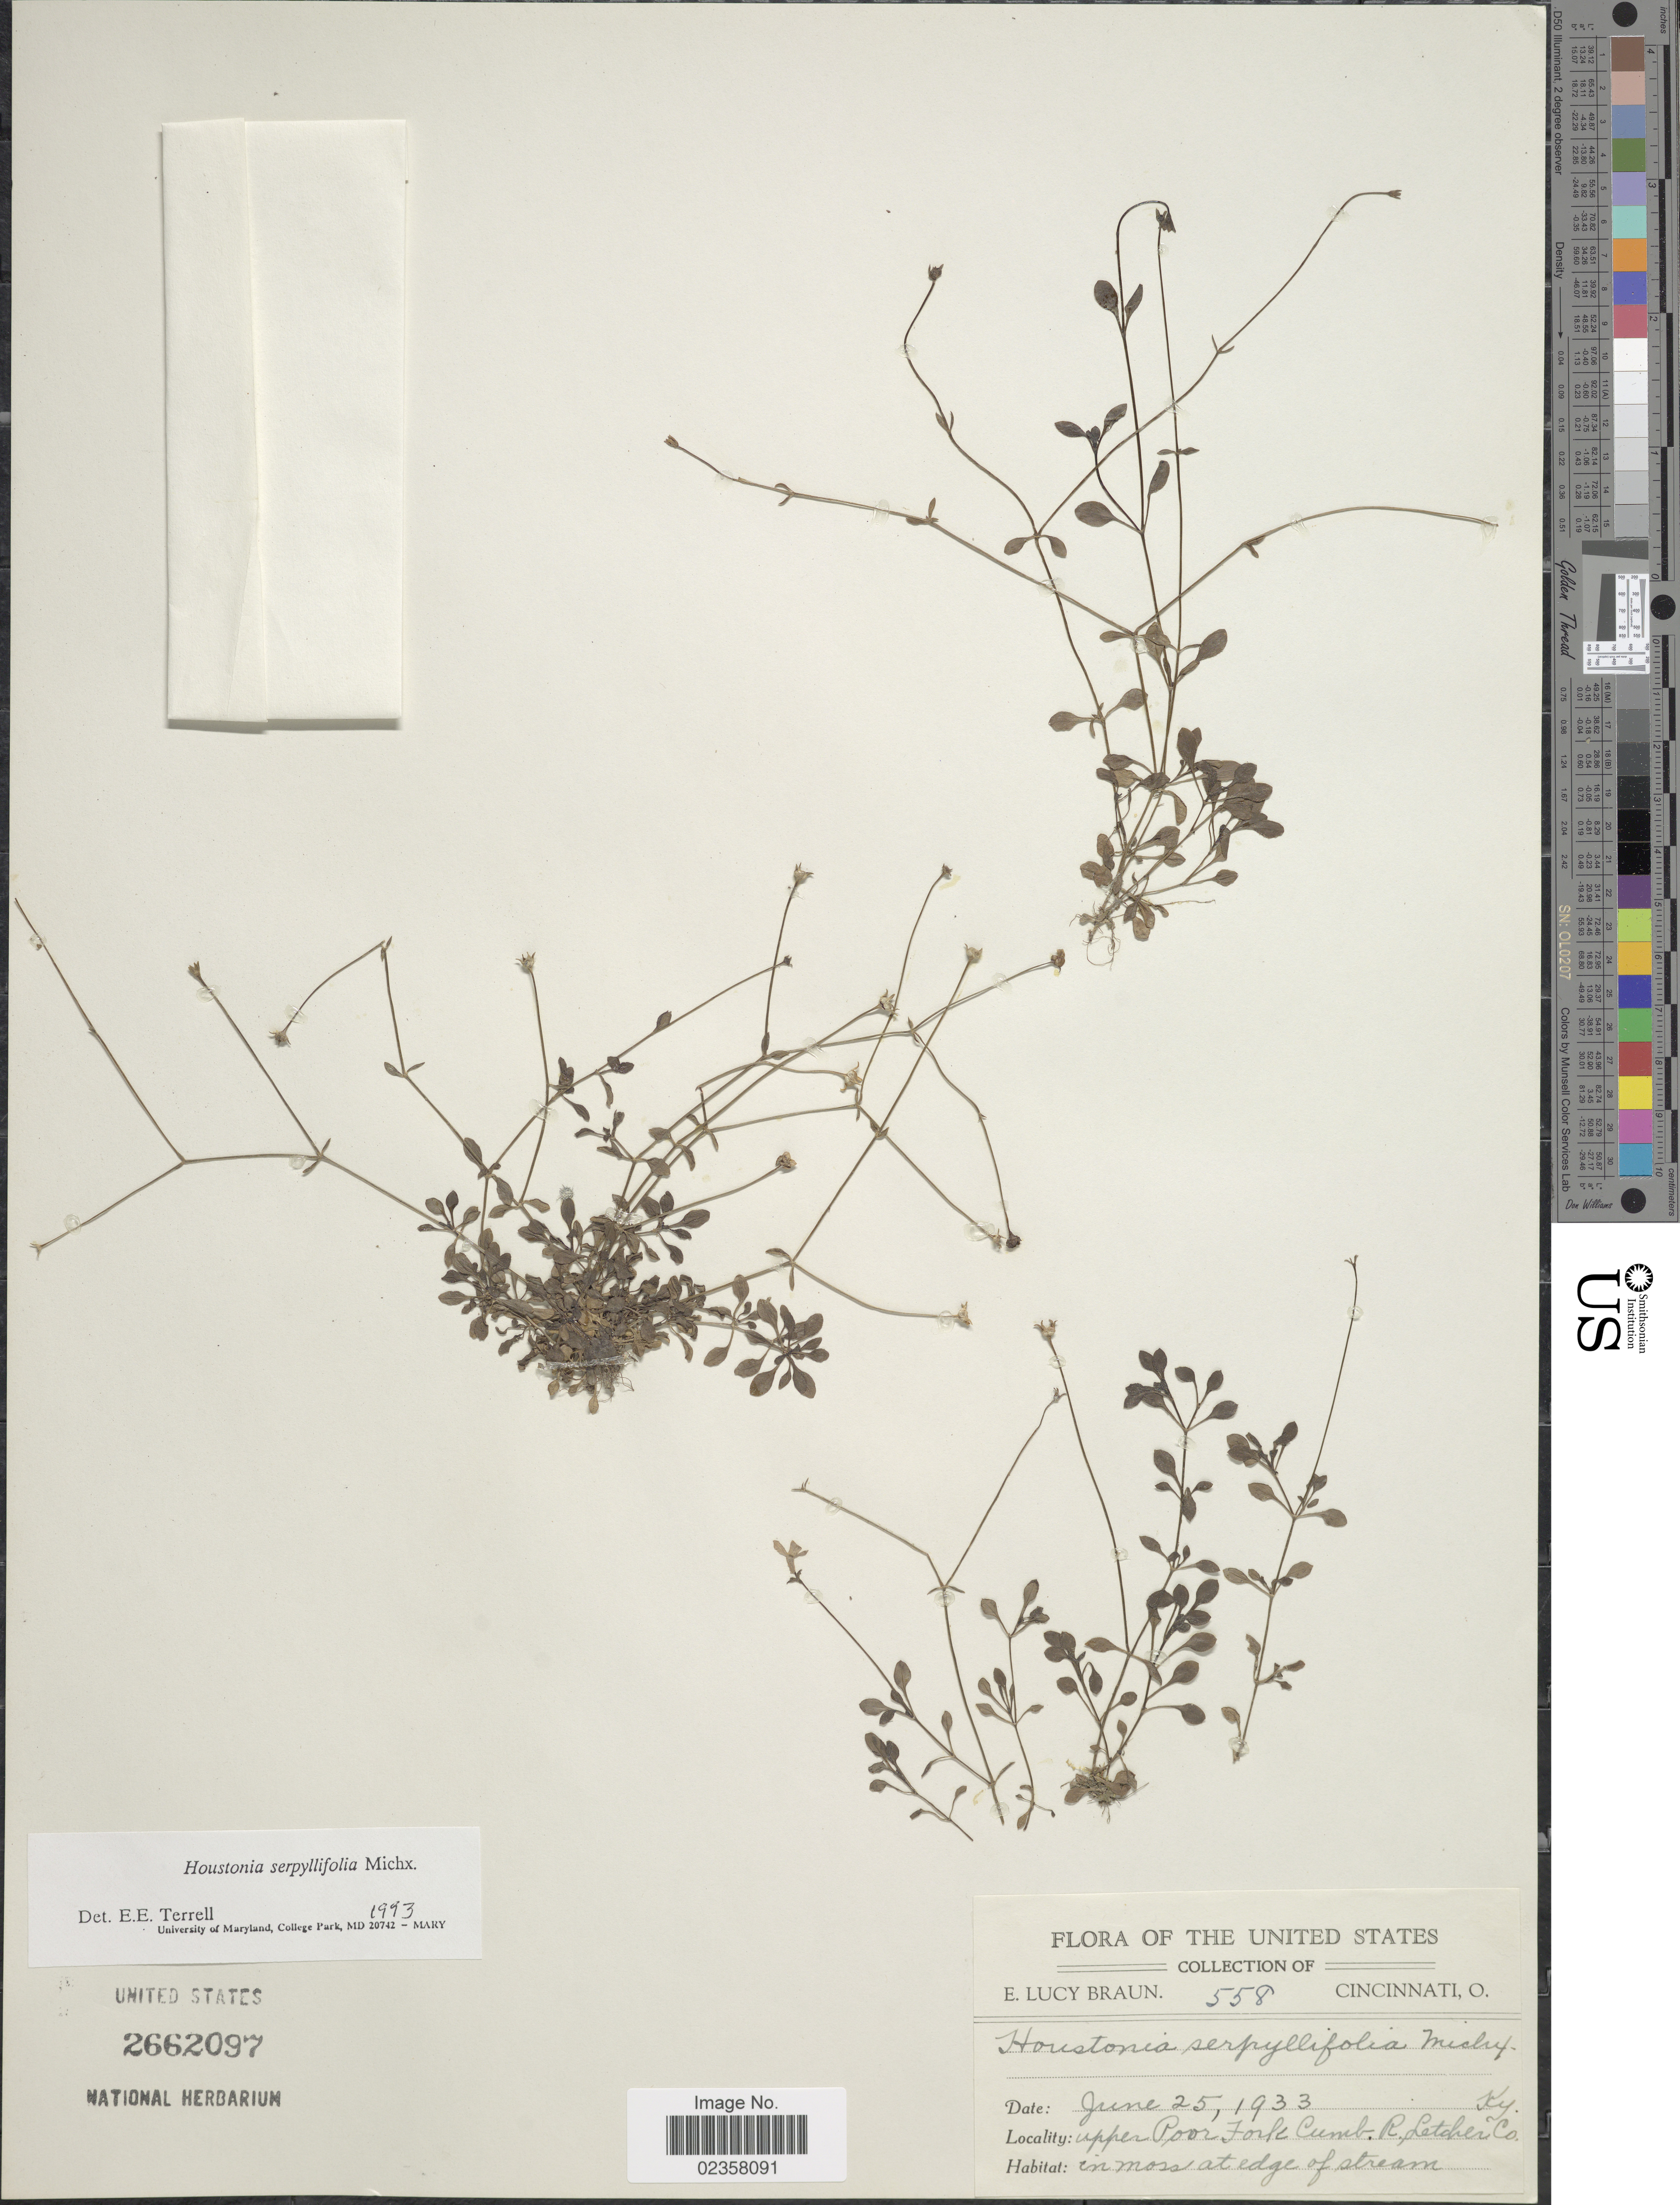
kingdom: Plantae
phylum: Tracheophyta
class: Magnoliopsida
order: Gentianales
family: Rubiaceae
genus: Houstonia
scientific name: Houstonia serpyllifolia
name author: Michx.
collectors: E. L. Braun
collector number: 558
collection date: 1933-06-25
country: United States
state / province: Kentucky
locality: Upper Poor Fork Cumb. R., Letcher Co., in moss at edge of stream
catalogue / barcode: US 2662097